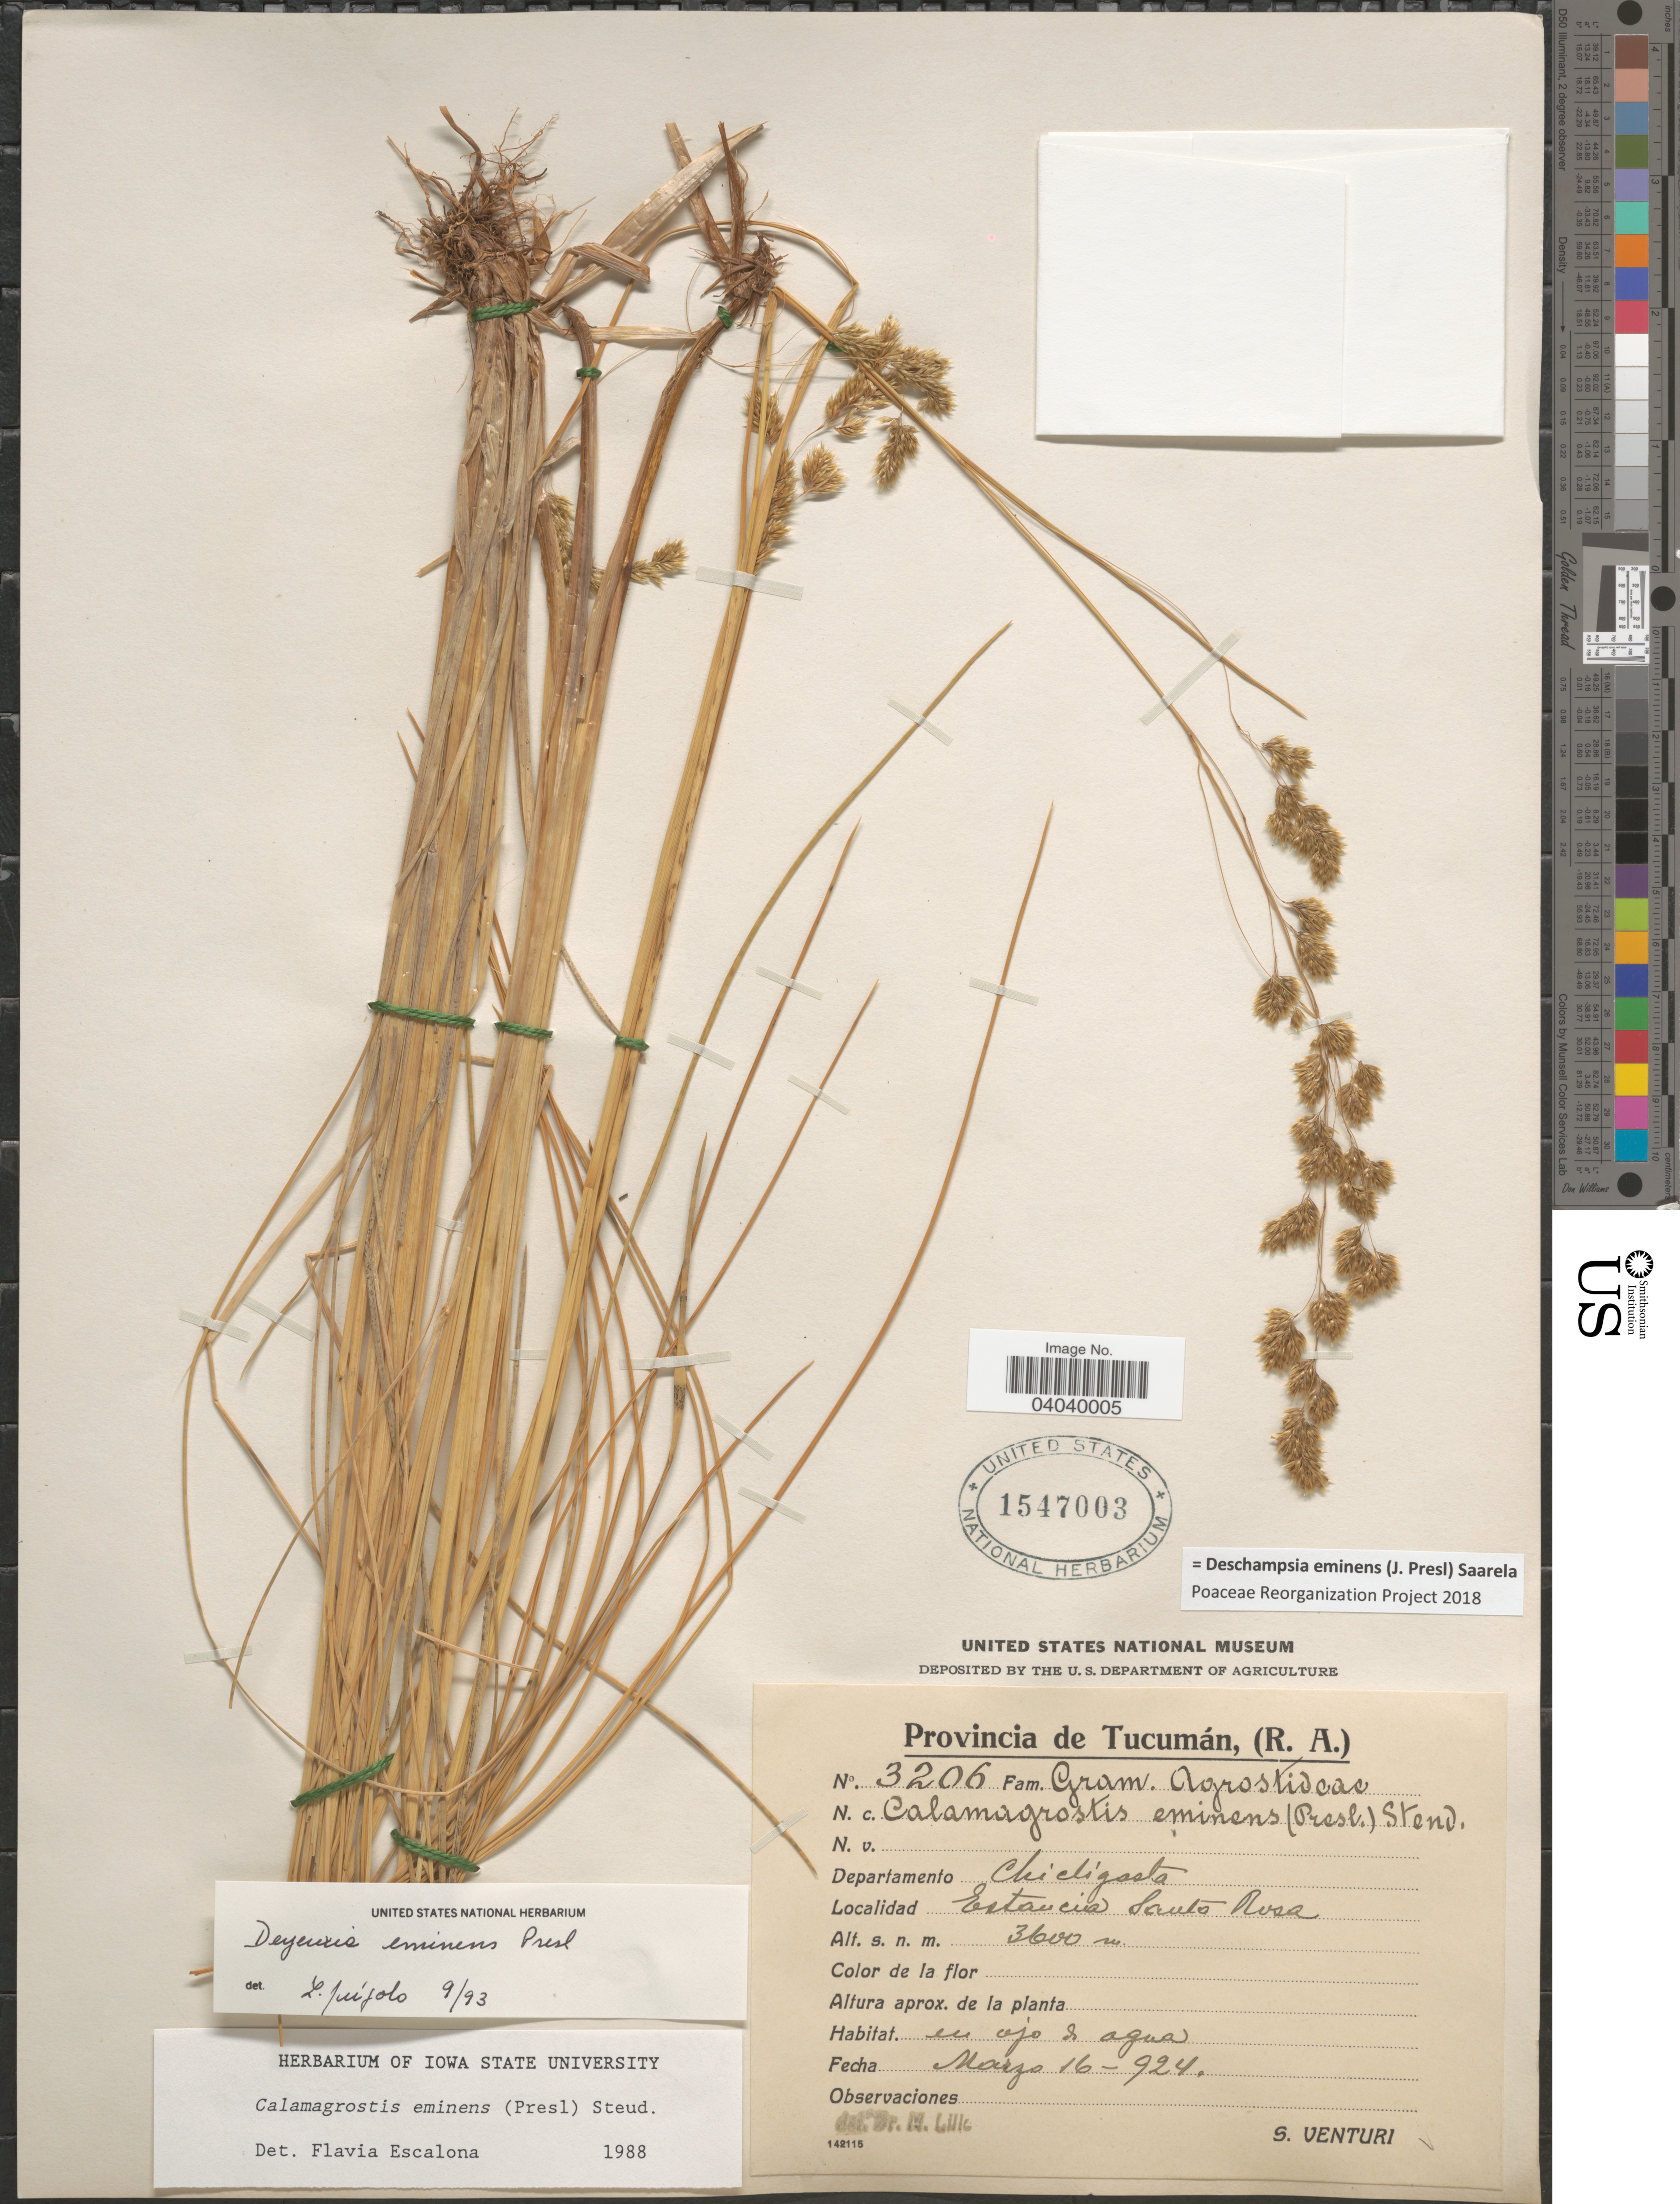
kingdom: Plantae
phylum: Tracheophyta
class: Liliopsida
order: Poales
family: Poaceae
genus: Deschampsia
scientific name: Deschampsia eminens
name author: (J. Presl) Saarela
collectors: S. Venturi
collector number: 3206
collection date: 1924-03-16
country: Argentina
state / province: Tucuman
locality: Departamento Chicligasta. Estancia Santa Rosa.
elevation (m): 3600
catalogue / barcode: US 1547003